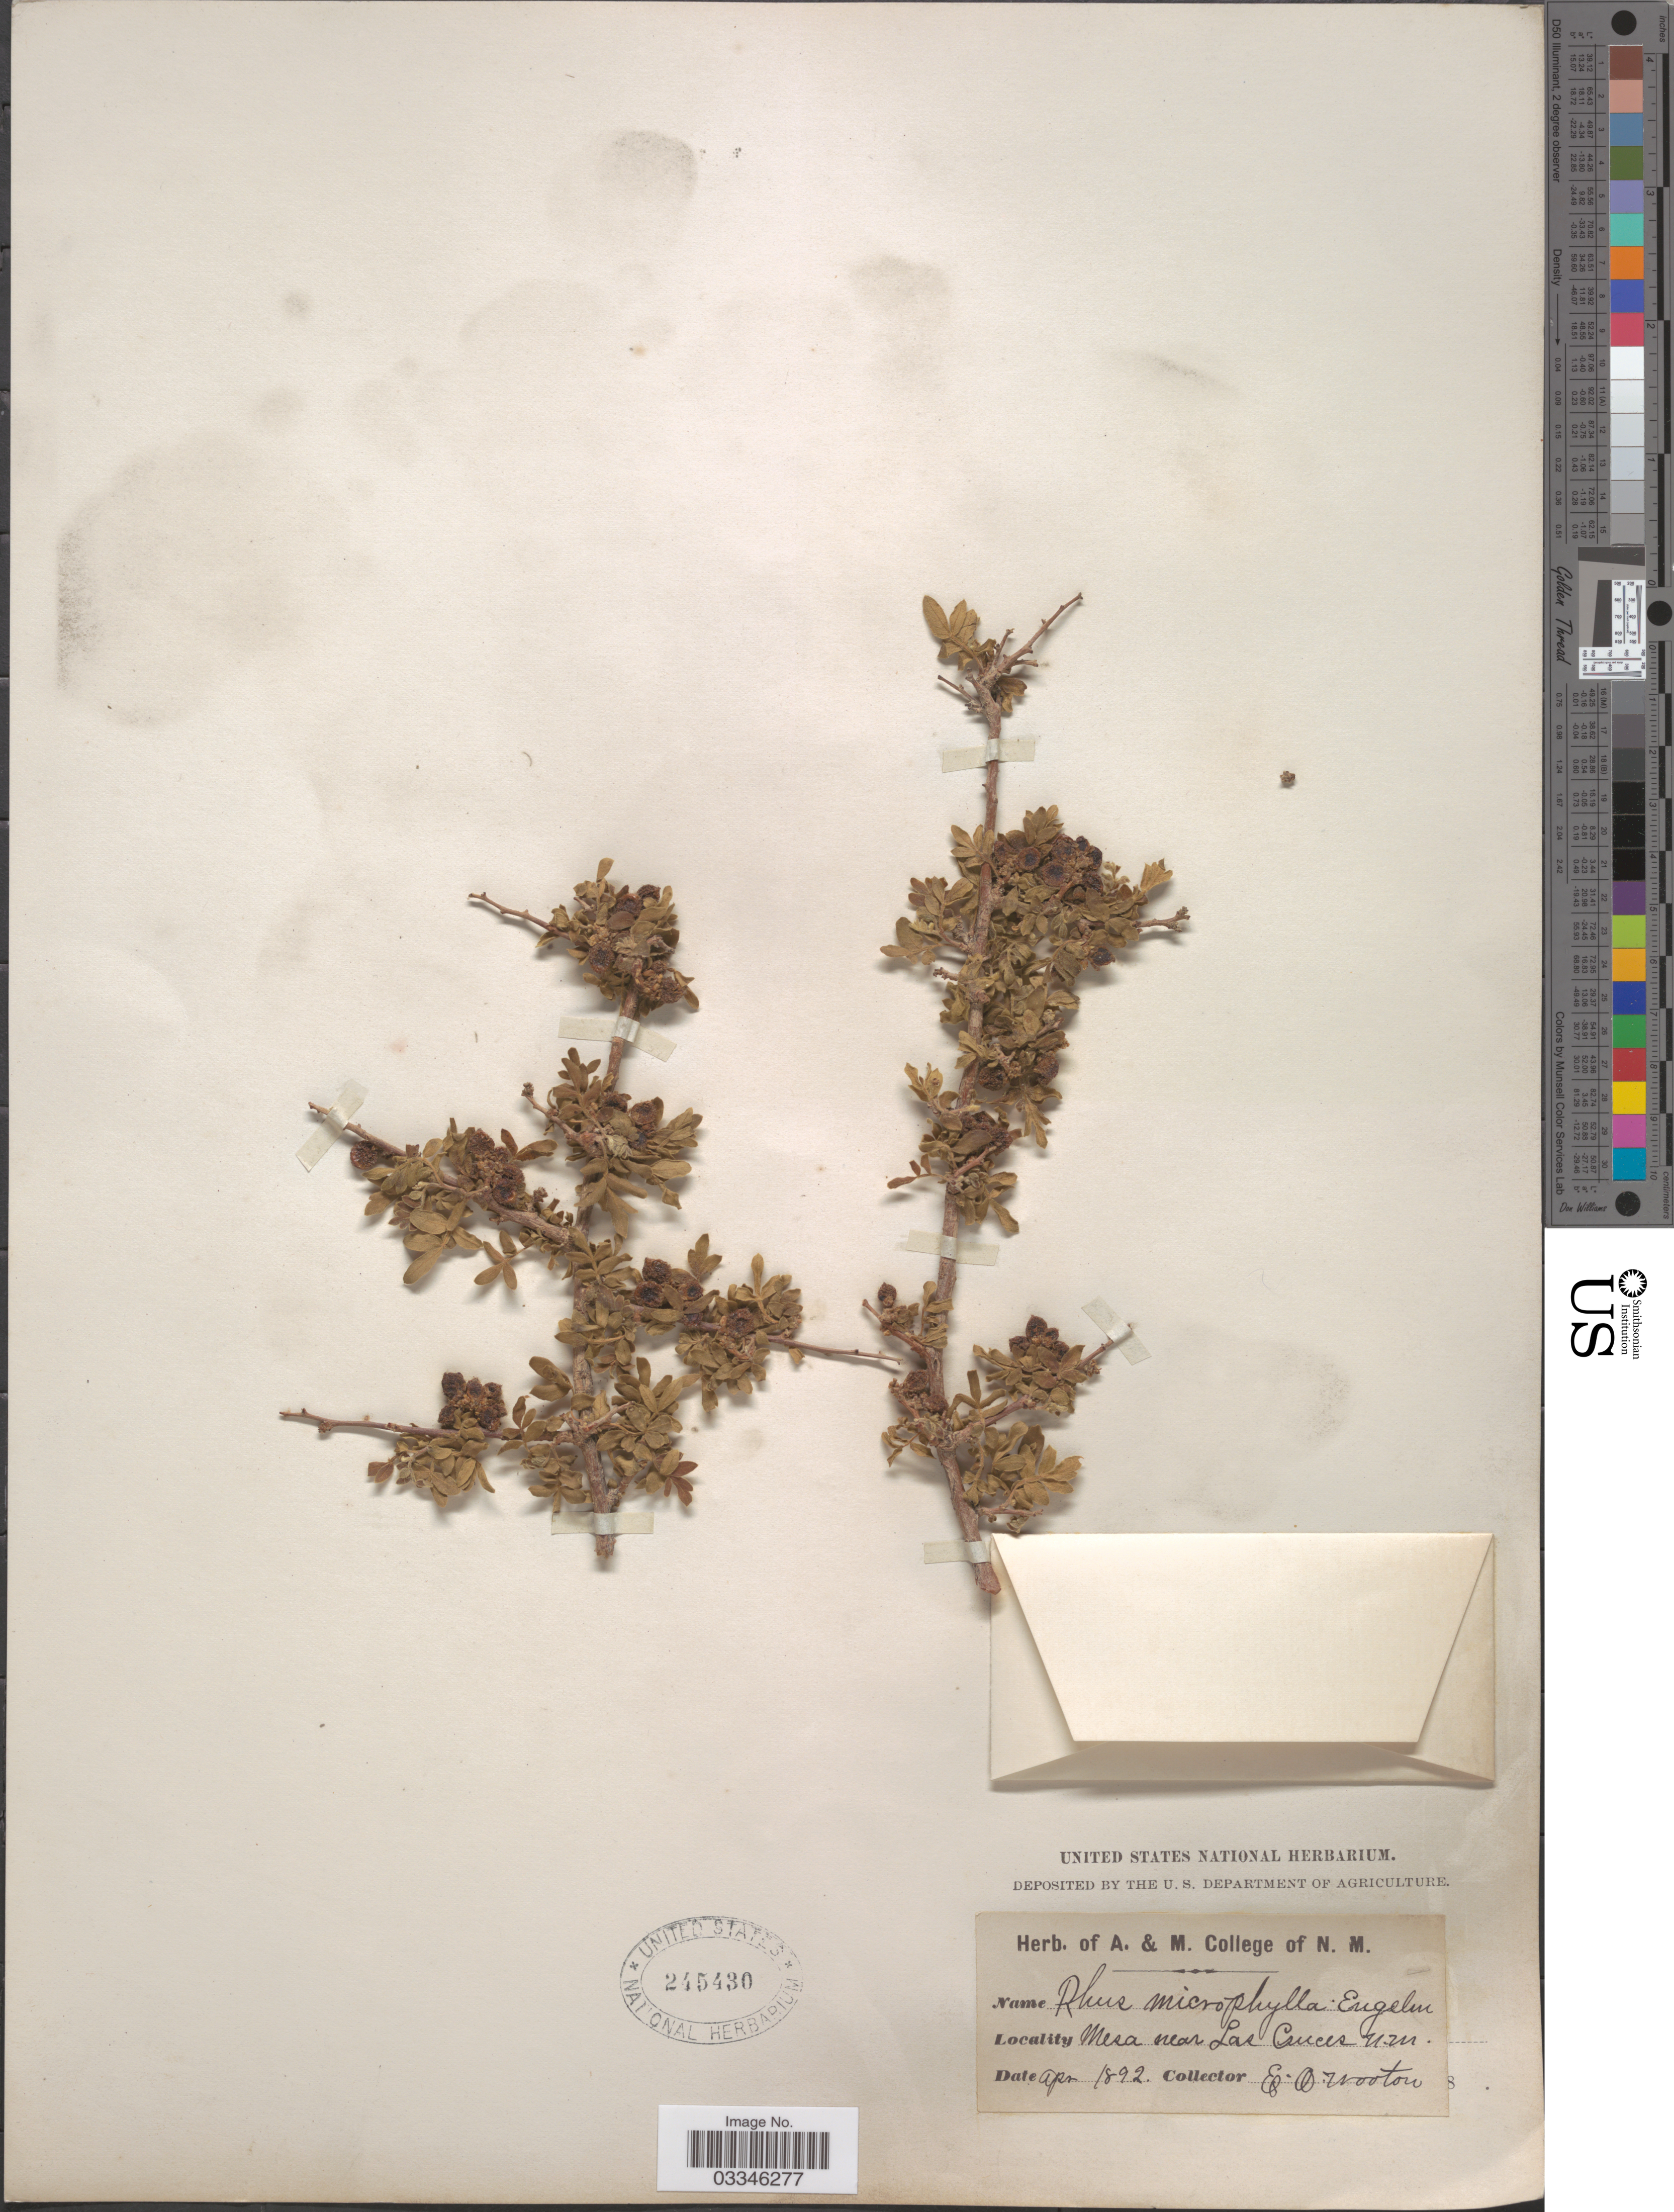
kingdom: Plantae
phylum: Tracheophyta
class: Magnoliopsida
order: Sapindales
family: Anacardiaceae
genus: Rhus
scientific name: Rhus microphylla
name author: Engelm.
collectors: E. O. Wooton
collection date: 1892-04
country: United States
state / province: New Mexico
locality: Mesa near Las Cruces.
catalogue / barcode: US 245430